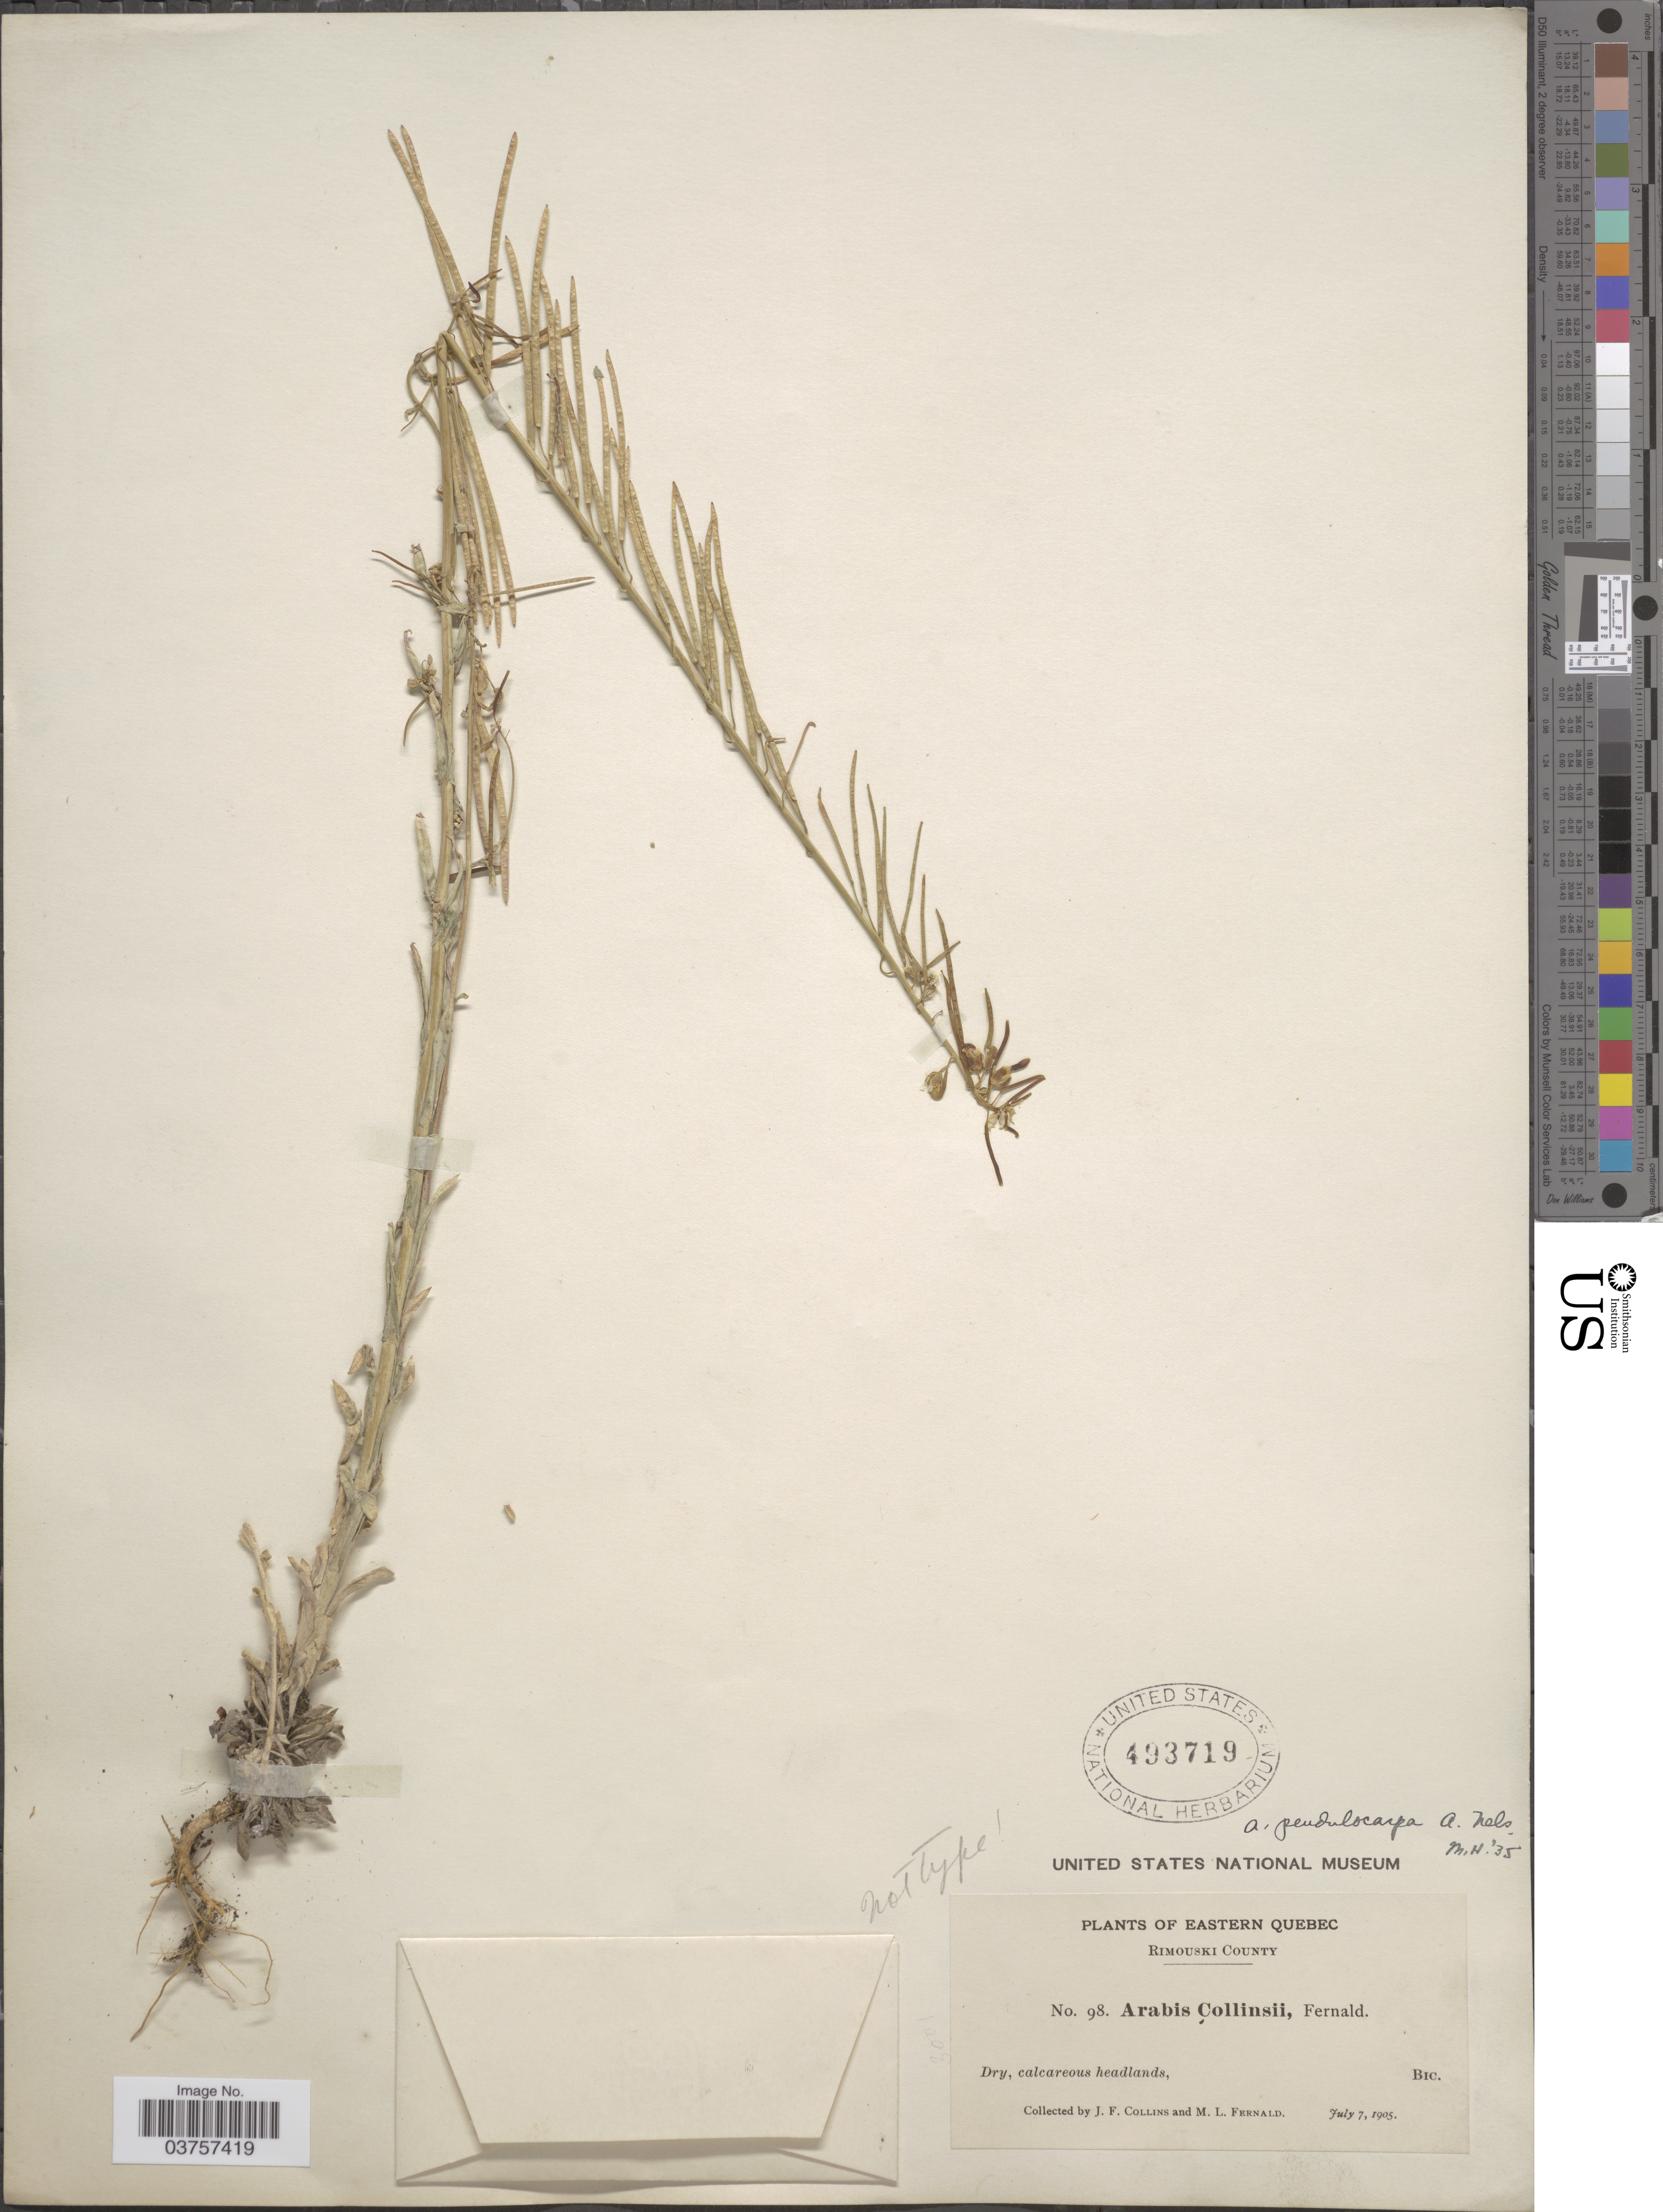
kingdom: Plantae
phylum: Tracheophyta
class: Magnoliopsida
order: Brassicales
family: Brassicaceae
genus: Arabis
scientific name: Arabis holboellii var. collinsii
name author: (Fernald) Rollins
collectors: J. Collins & M. L. Fernald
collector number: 98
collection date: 1905-07-07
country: Canada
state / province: Quebec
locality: Eastern Quebec. Rimouski County. Bic.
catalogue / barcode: US 493719